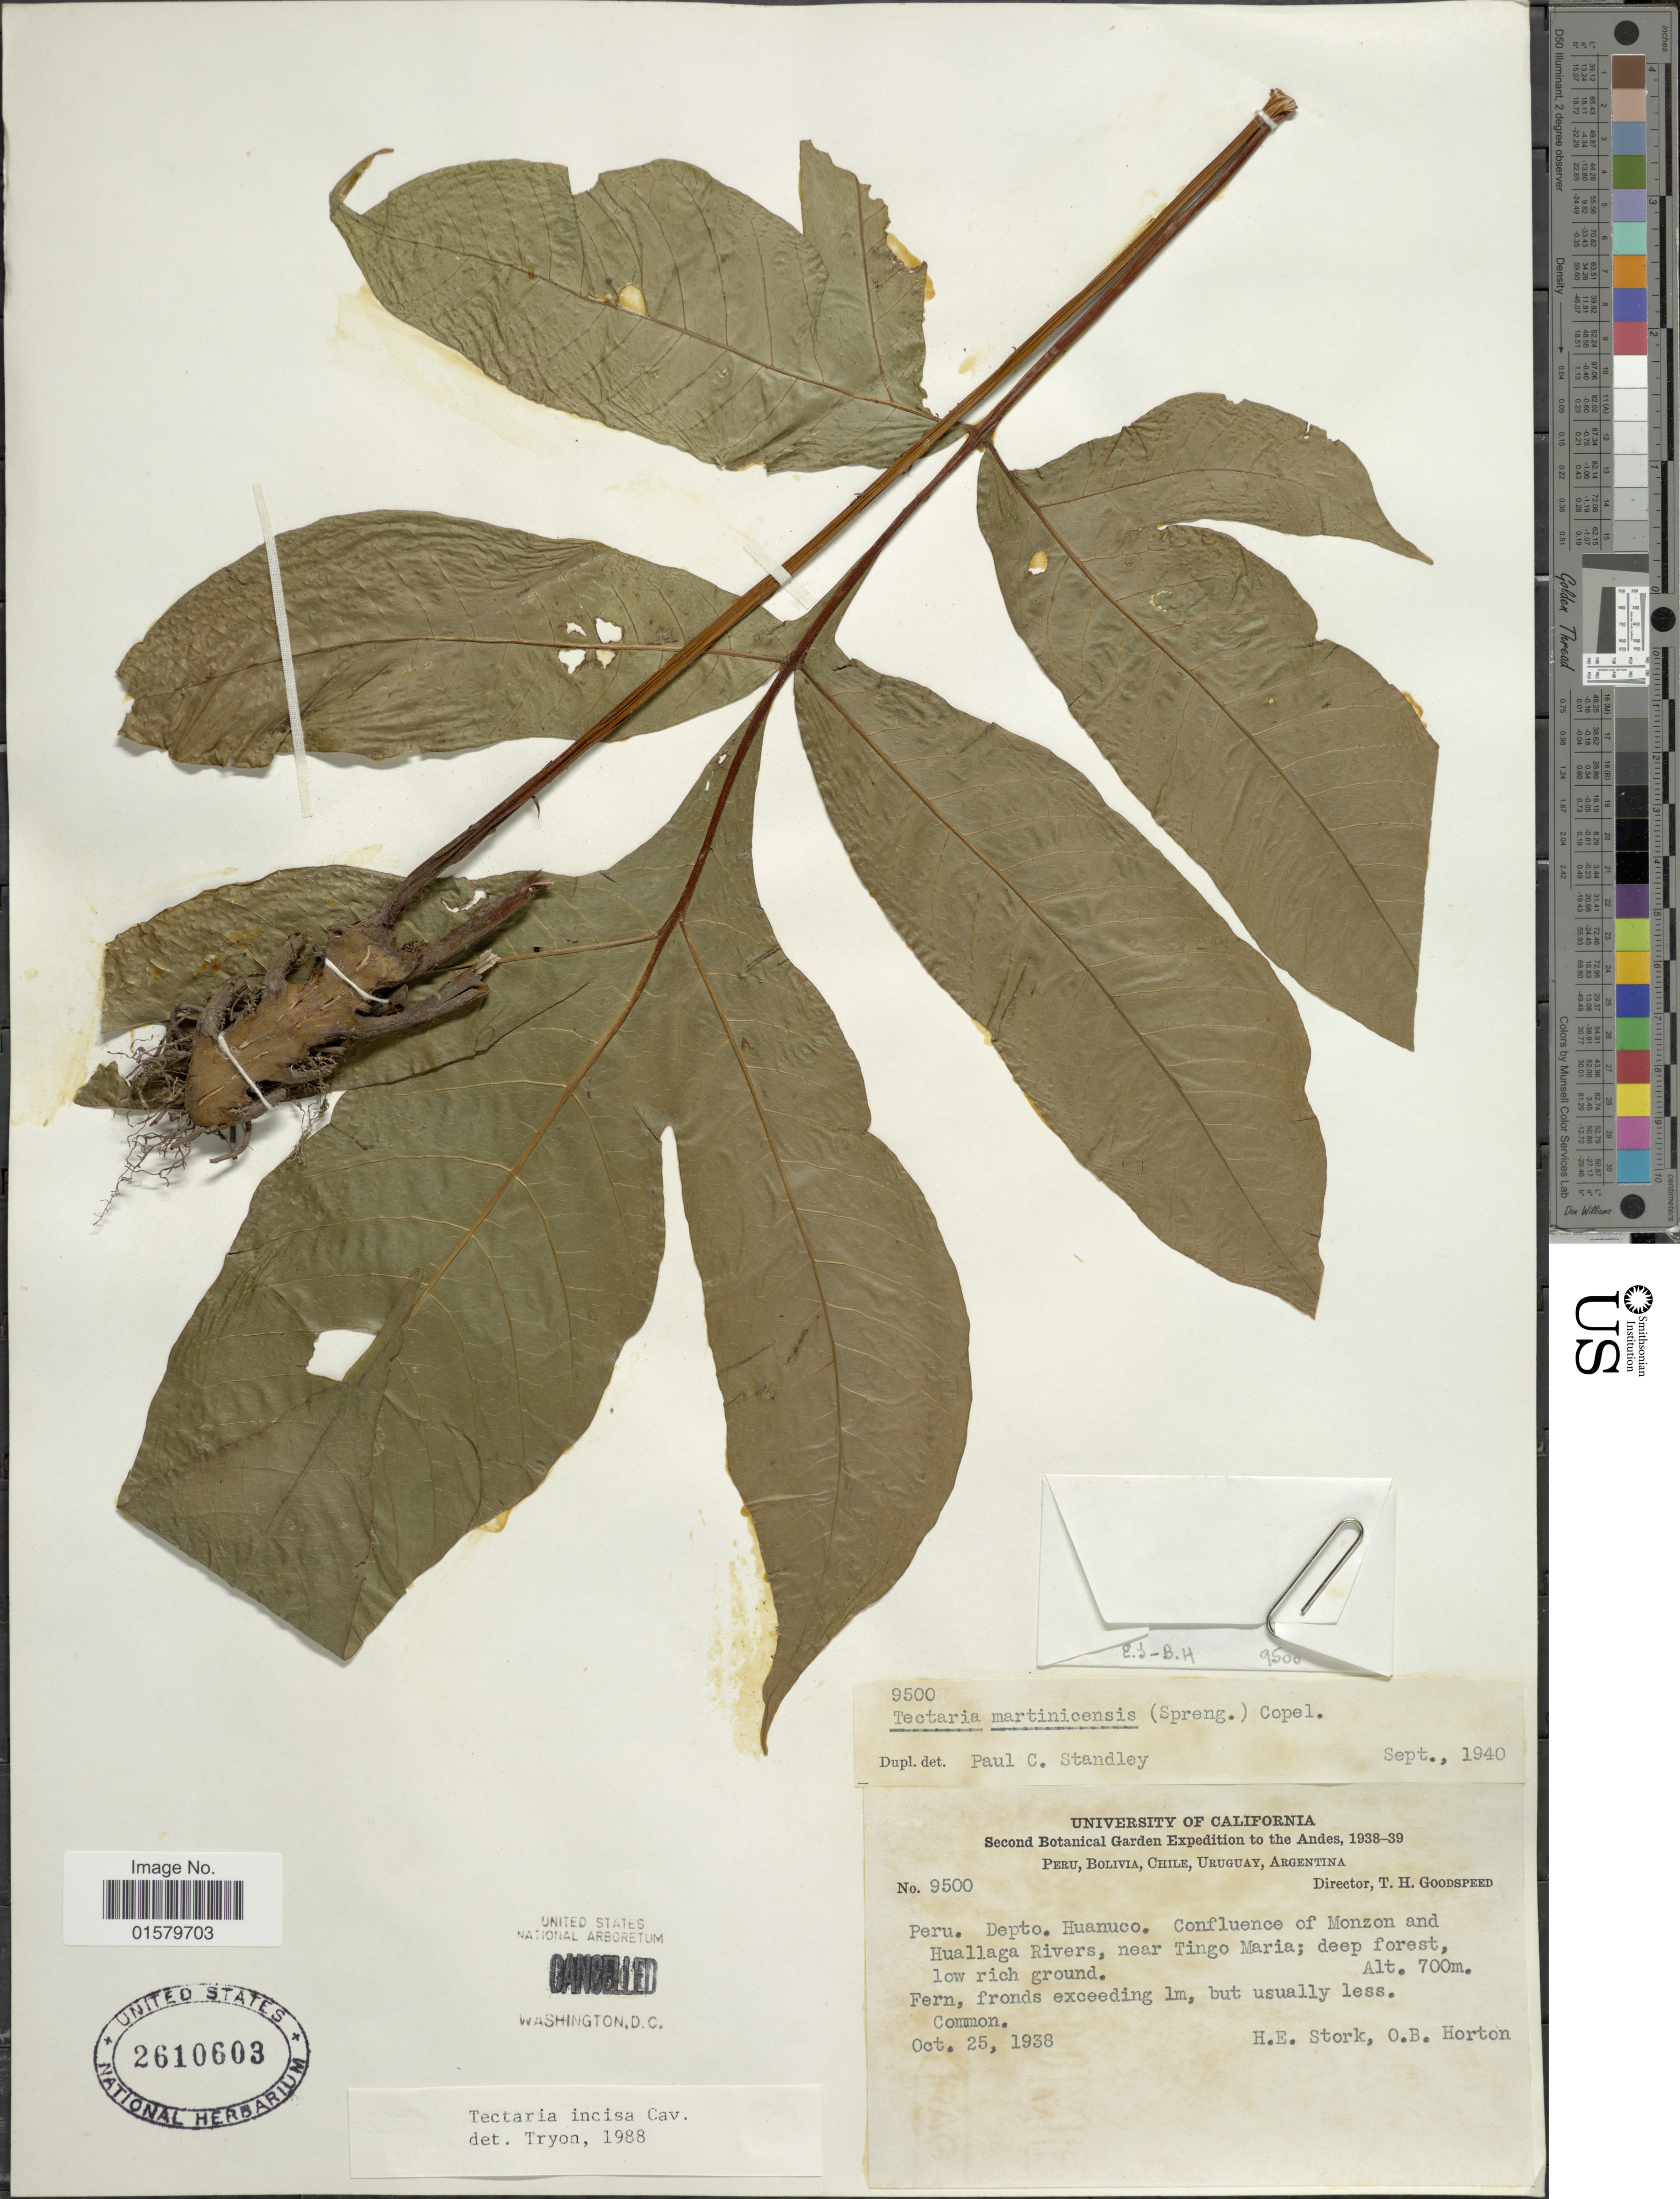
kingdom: Plantae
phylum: Tracheophyta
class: Polypodiopsida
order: Polypodiales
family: Tectariaceae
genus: Tectaria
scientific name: Tectaria incisa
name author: Cav.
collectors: H. E. Stork & O. B. Horton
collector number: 9500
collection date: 1938-10-25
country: Peru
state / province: Huánuco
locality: Confluence of Monzon and Huallaga Rivers, near Tingo Maria; deep forest, low rich ground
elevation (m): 700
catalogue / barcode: US 2610603